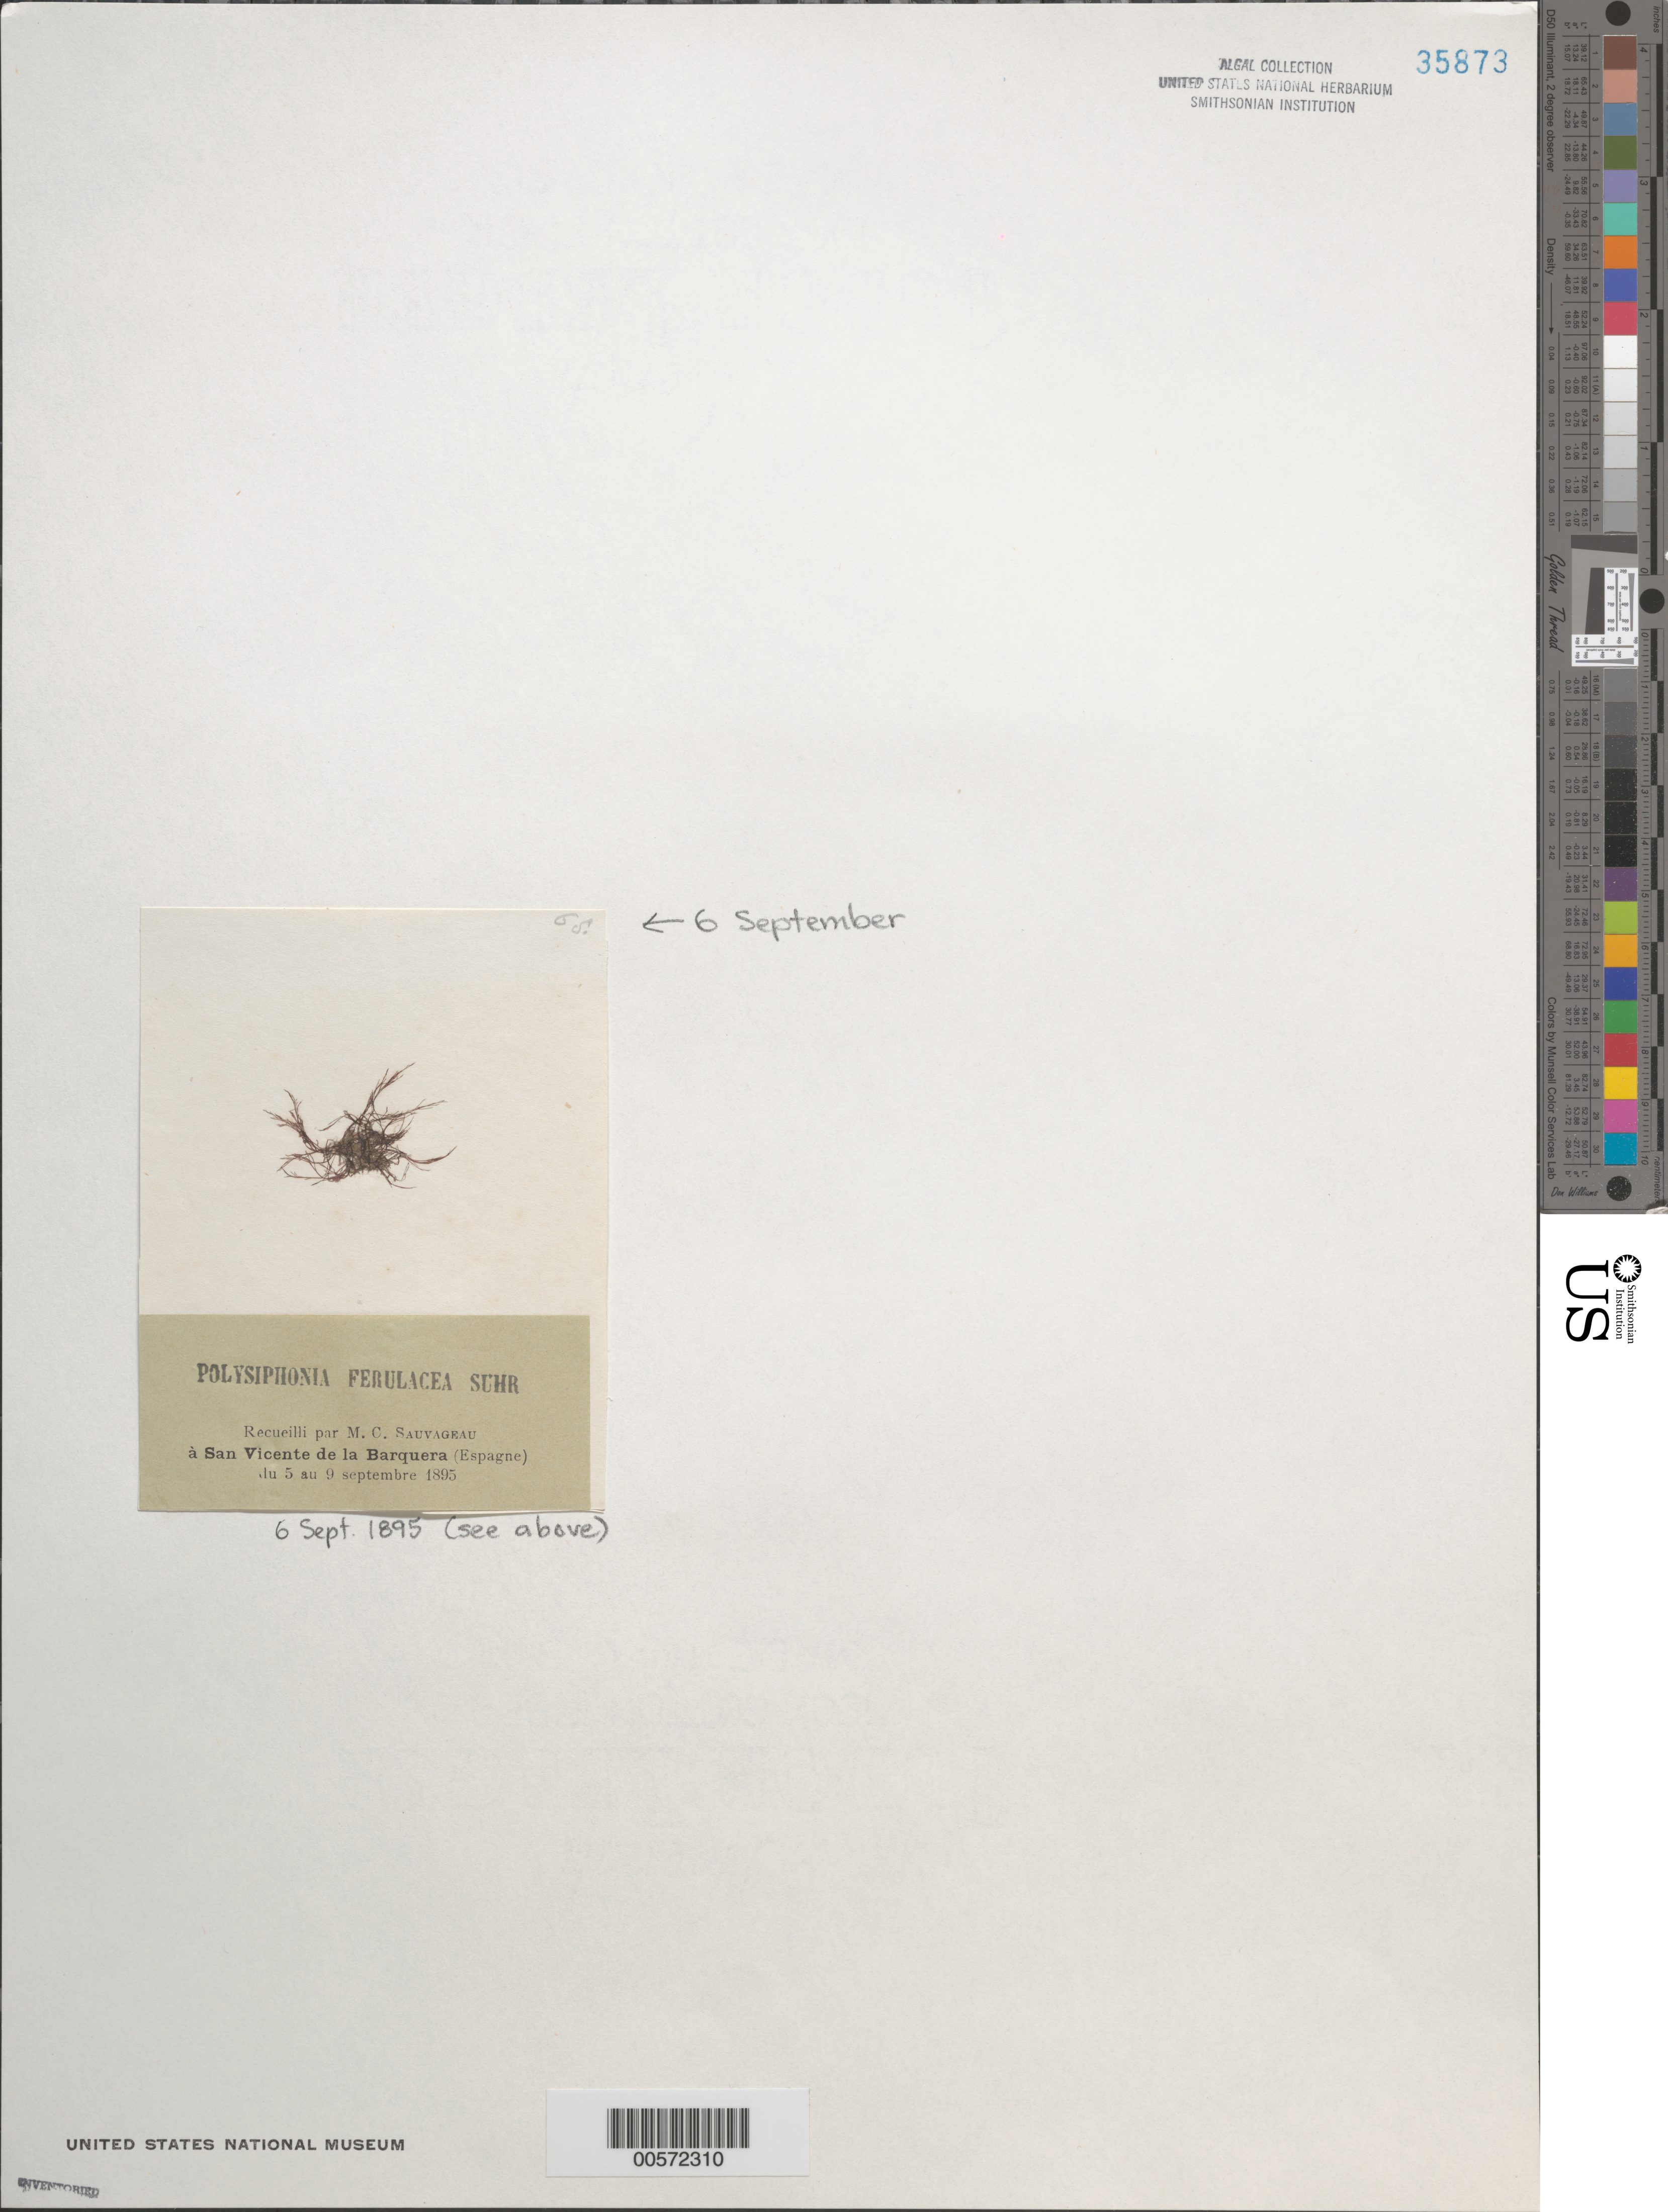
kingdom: Plantae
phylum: Rhodophyta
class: Florideophyceae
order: Ceramiales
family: Rhodomelaceae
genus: Melanothamnus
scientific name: Melanothamnus ferulaceus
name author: (Suhr ex J. Agardh) Diaz-Tapia & Maggs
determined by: Algae name updating Project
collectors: C. F. Sauvageau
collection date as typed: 05 Sep 1895 TO 09 Sep 1895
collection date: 1895-09-05/1895-09-09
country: Spain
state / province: Cantabria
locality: San vicente de la barquera. Santander.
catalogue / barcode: US 35873